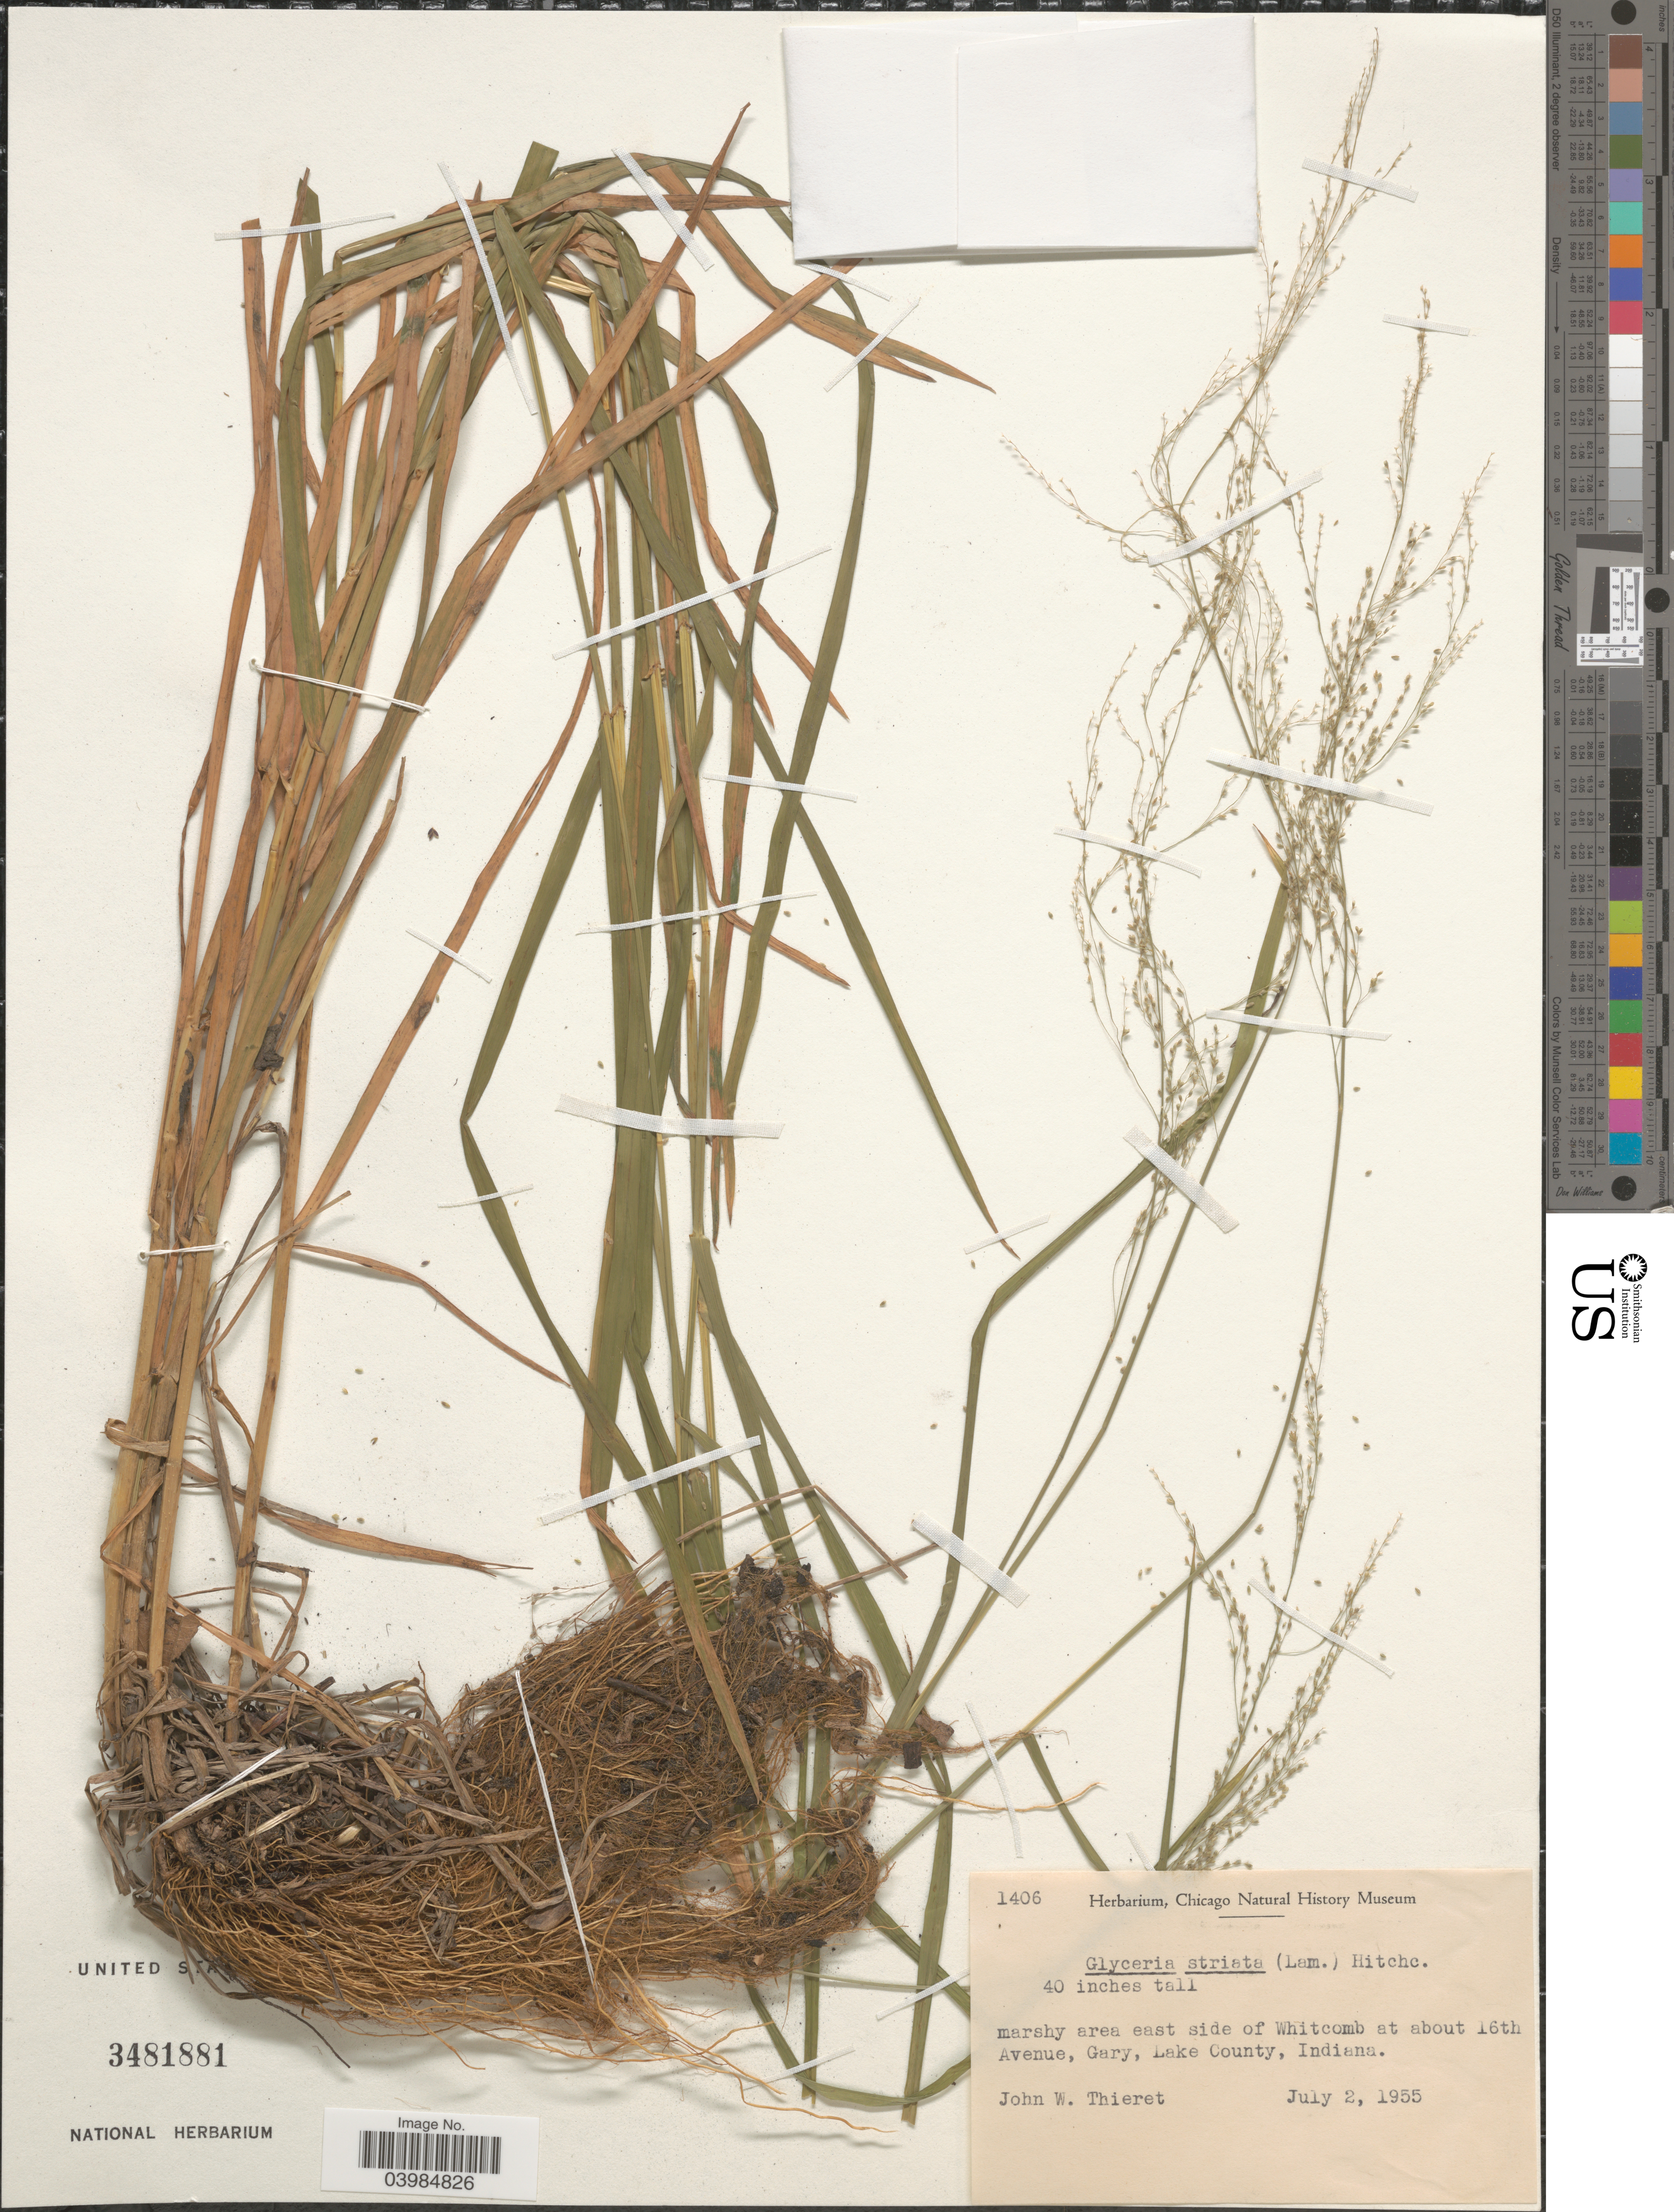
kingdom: Plantae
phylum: Tracheophyta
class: Liliopsida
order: Poales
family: Poaceae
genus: Glyceria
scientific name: Glyceria striata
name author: (Lam.) Hitchc.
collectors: J. W. Thieret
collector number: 1406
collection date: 1955-07-02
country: United States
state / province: Indiana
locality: Marshy area east side of Whitcomb at about 16th Avenue, Gary, Lake County.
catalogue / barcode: US 3481881